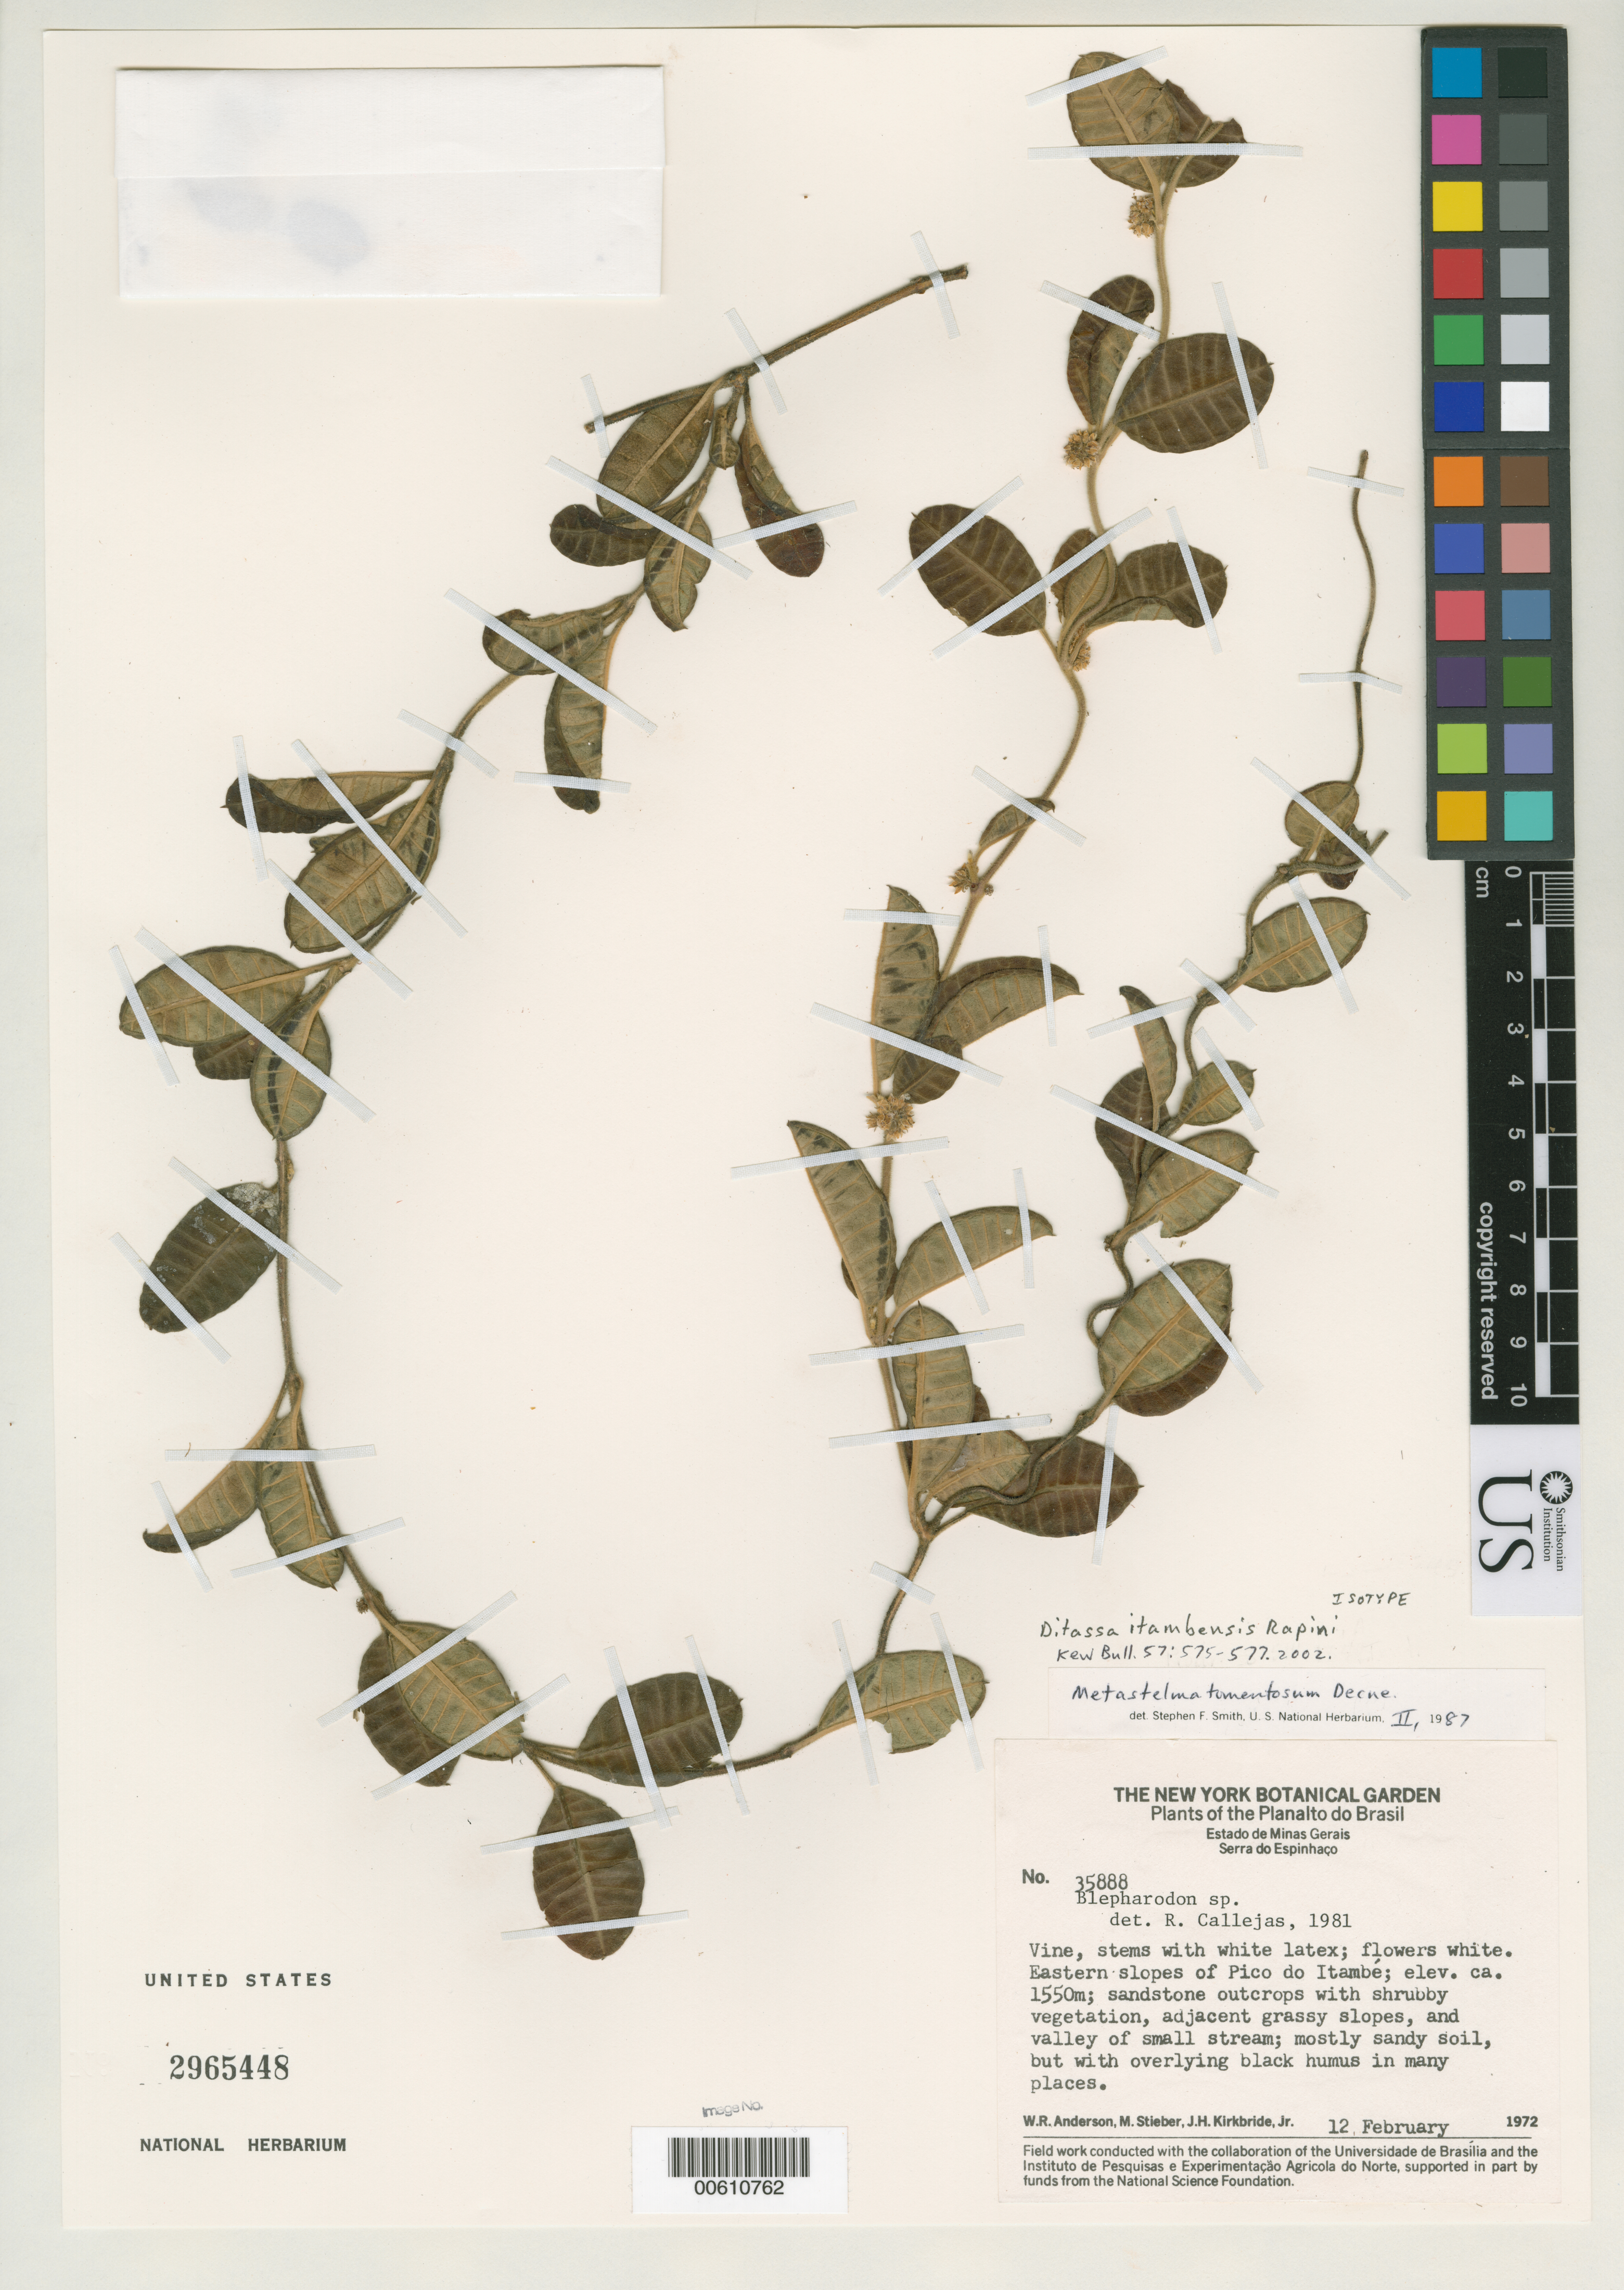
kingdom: Plantae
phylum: Tracheophyta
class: Magnoliopsida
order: Gentianales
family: Apocynaceae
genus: Ditassa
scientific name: Ditassa itambensis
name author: Rapini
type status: Isotype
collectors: W. R. Anderson, M. T. Stieber & J. H. Kirkbride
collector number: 35888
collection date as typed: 12 Feb 1972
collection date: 1972-02-12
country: Brazil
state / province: Minas Gerais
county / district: Serro do Espinhaco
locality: Eastern slopes of Pico do Itambé.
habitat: Sandstone outcrops with shrubby vegetation, adjacent grassy slopes, and valley of small streams.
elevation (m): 1550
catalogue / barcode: US 2965448